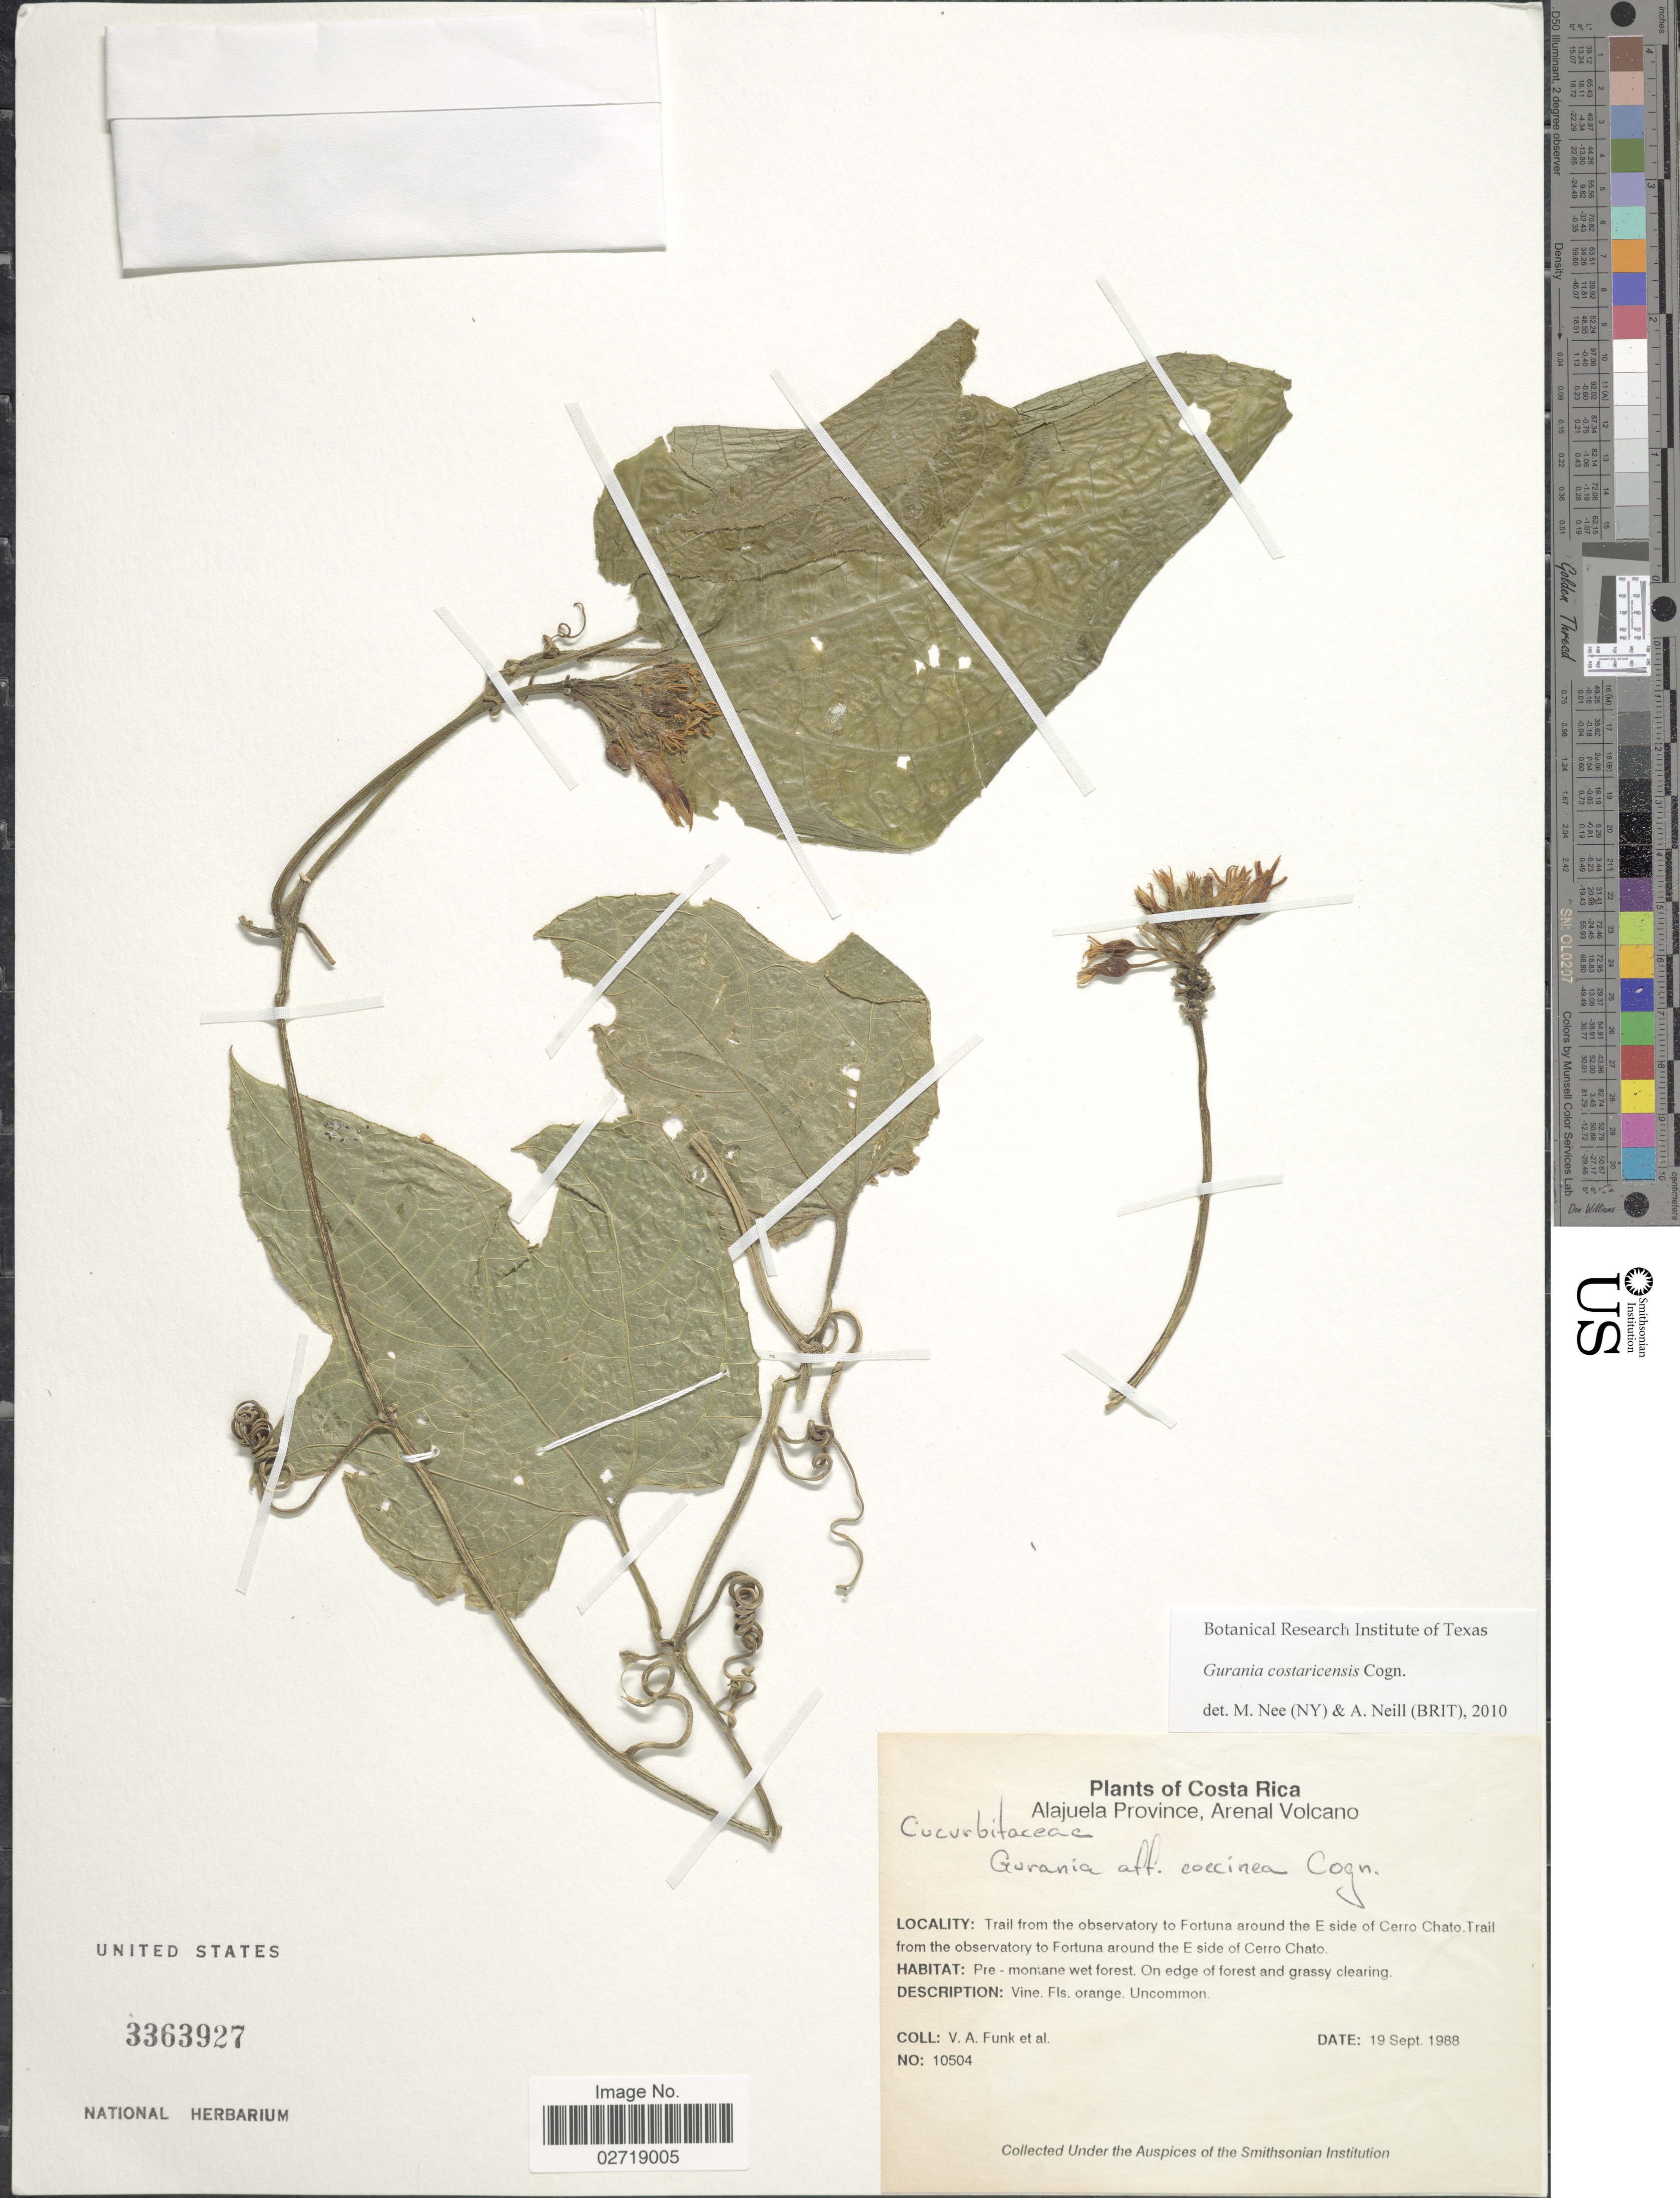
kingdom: Plantae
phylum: Tracheophyta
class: Magnoliopsida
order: Cucurbitales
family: Cucurbitaceae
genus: Gurania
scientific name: Gurania costaricensis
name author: Cogn.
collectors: V. Funk & et al.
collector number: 10504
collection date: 1988-09-19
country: Costa Rica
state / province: Alajuela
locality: Arenal Volcano. Trail from the observatory to Fortuna around the E side of Cerro Chato. Trail from the observatory to Fortuna around the E side of Cerro Chato.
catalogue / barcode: US 3363927